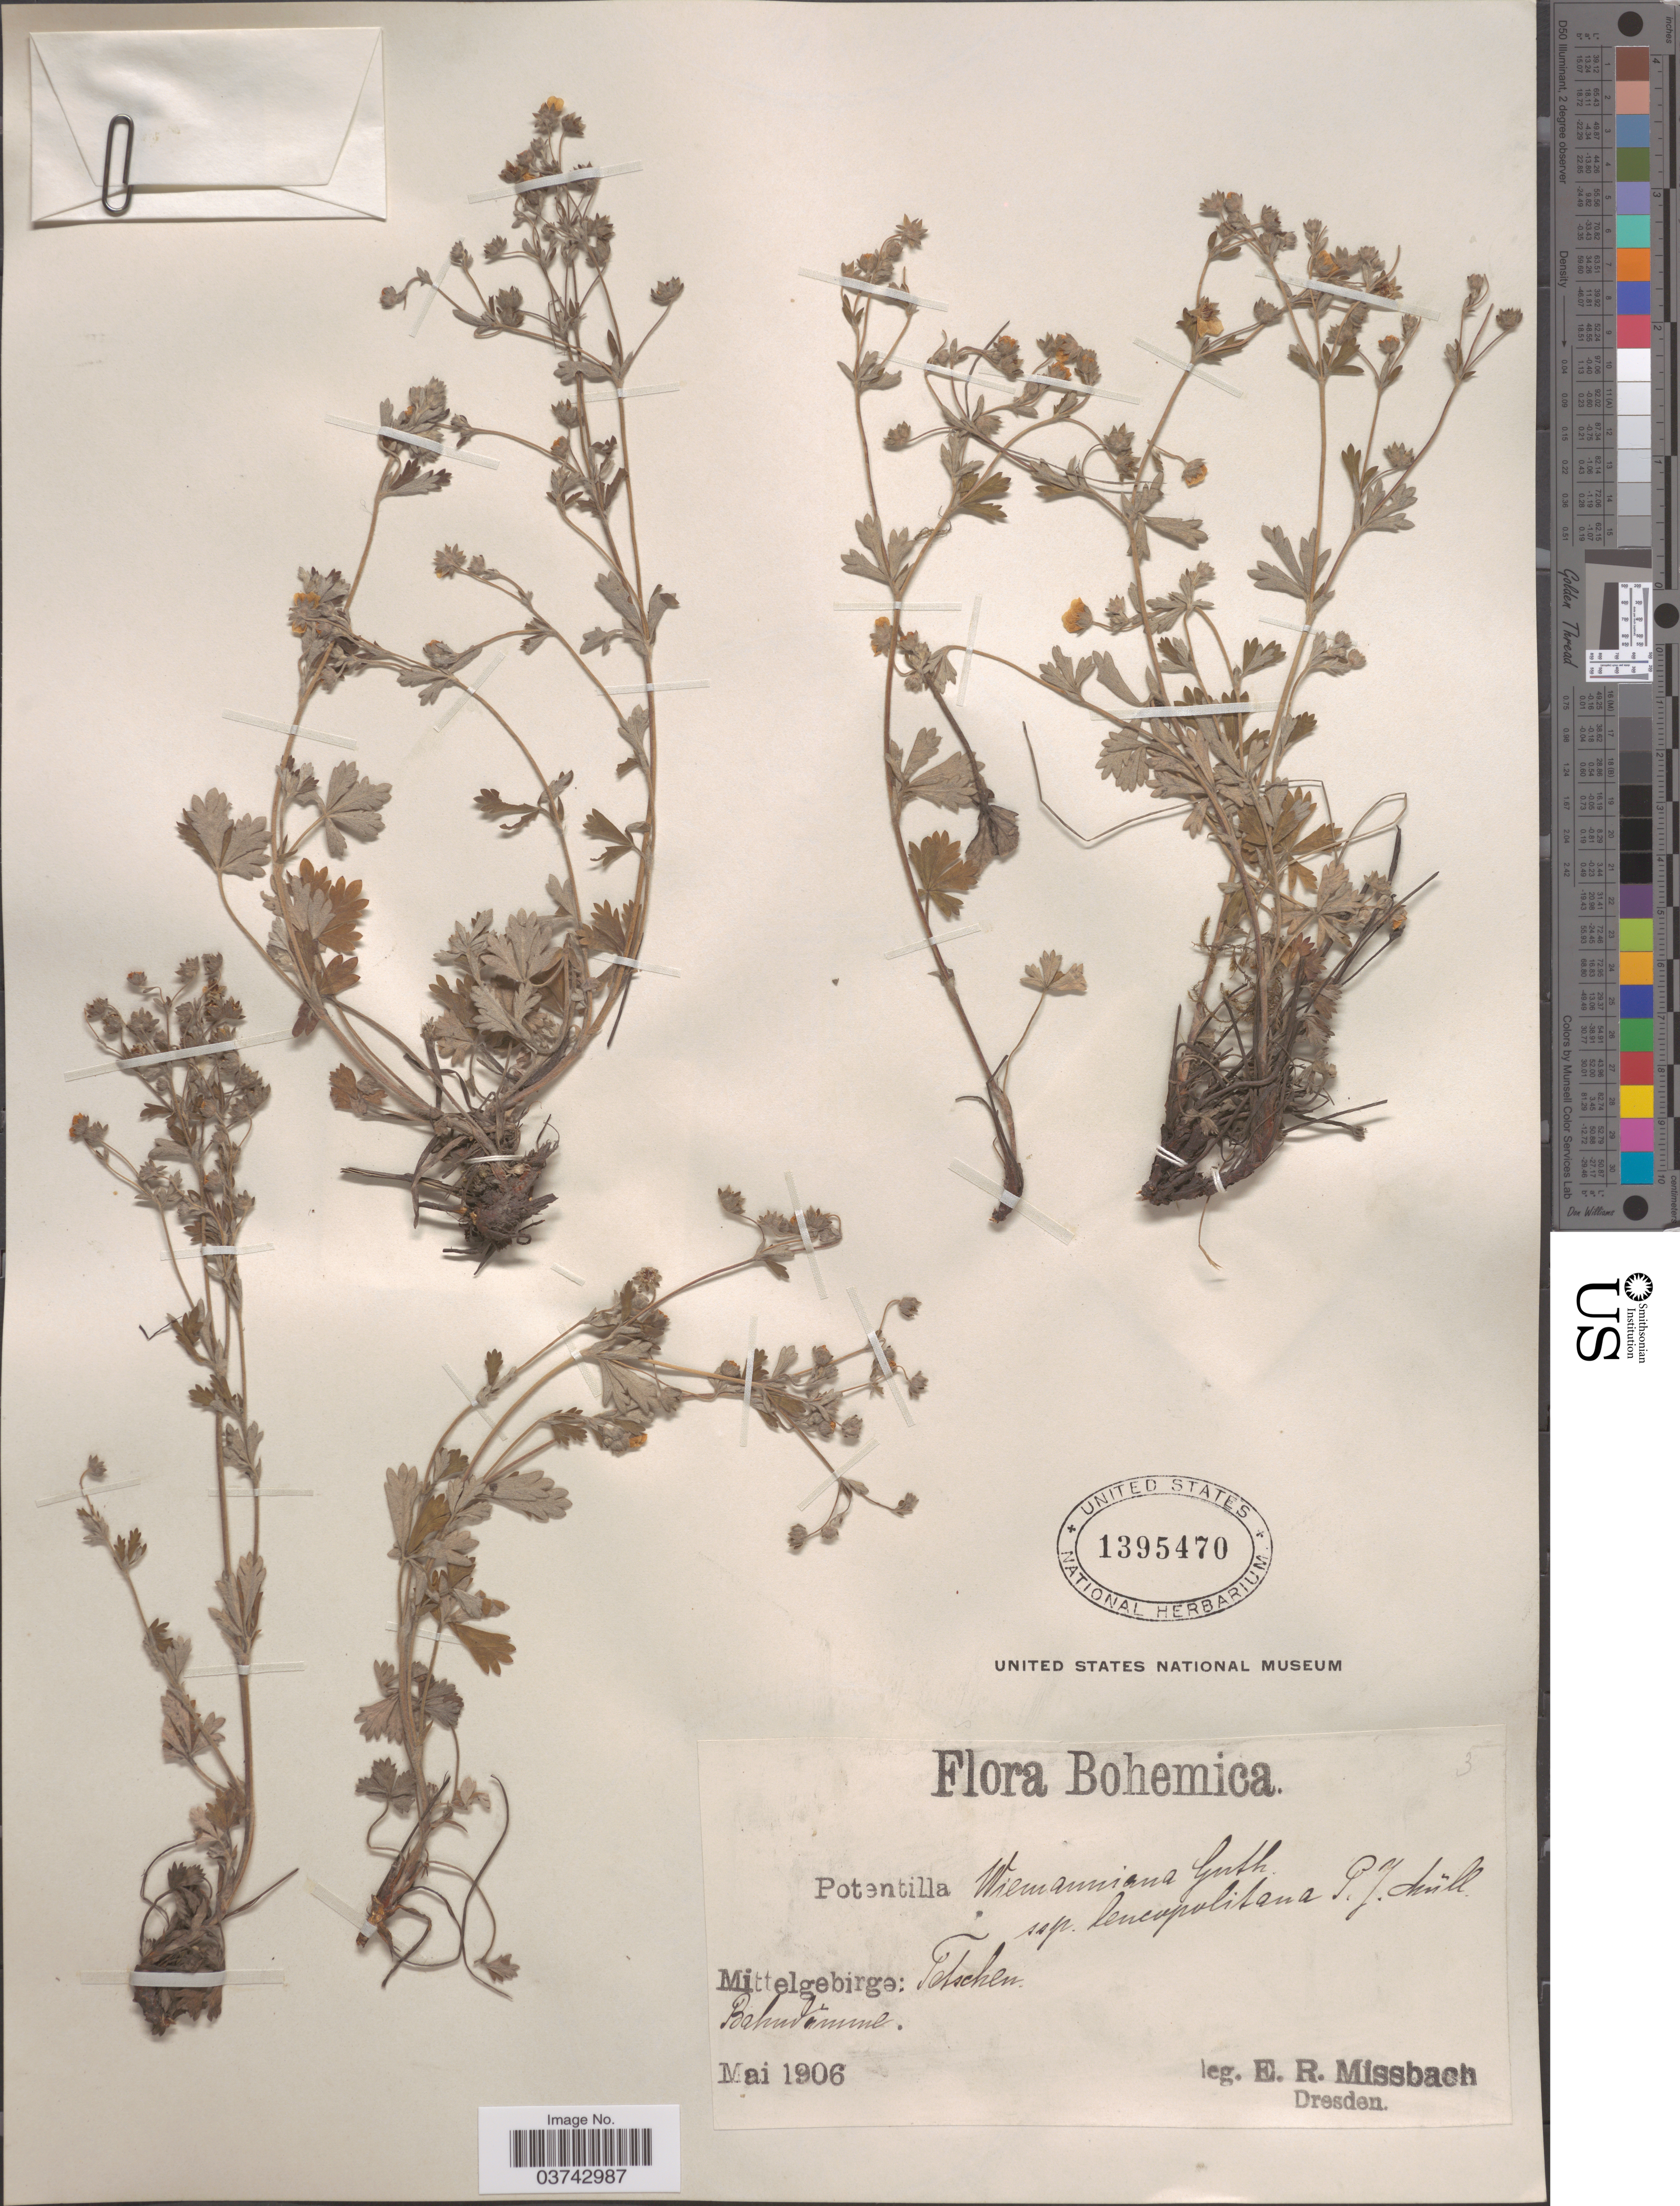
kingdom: Plantae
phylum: Tracheophyta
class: Magnoliopsida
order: Rosales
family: Rosaceae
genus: Potentilla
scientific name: Potentilla wiemanniana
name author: Günther et al.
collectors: E. Missbach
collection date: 1906-05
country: Czechia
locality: Bohemica. Mittelgebirge: Tetschen. Behudamme. [interpreted]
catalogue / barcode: US 1395470